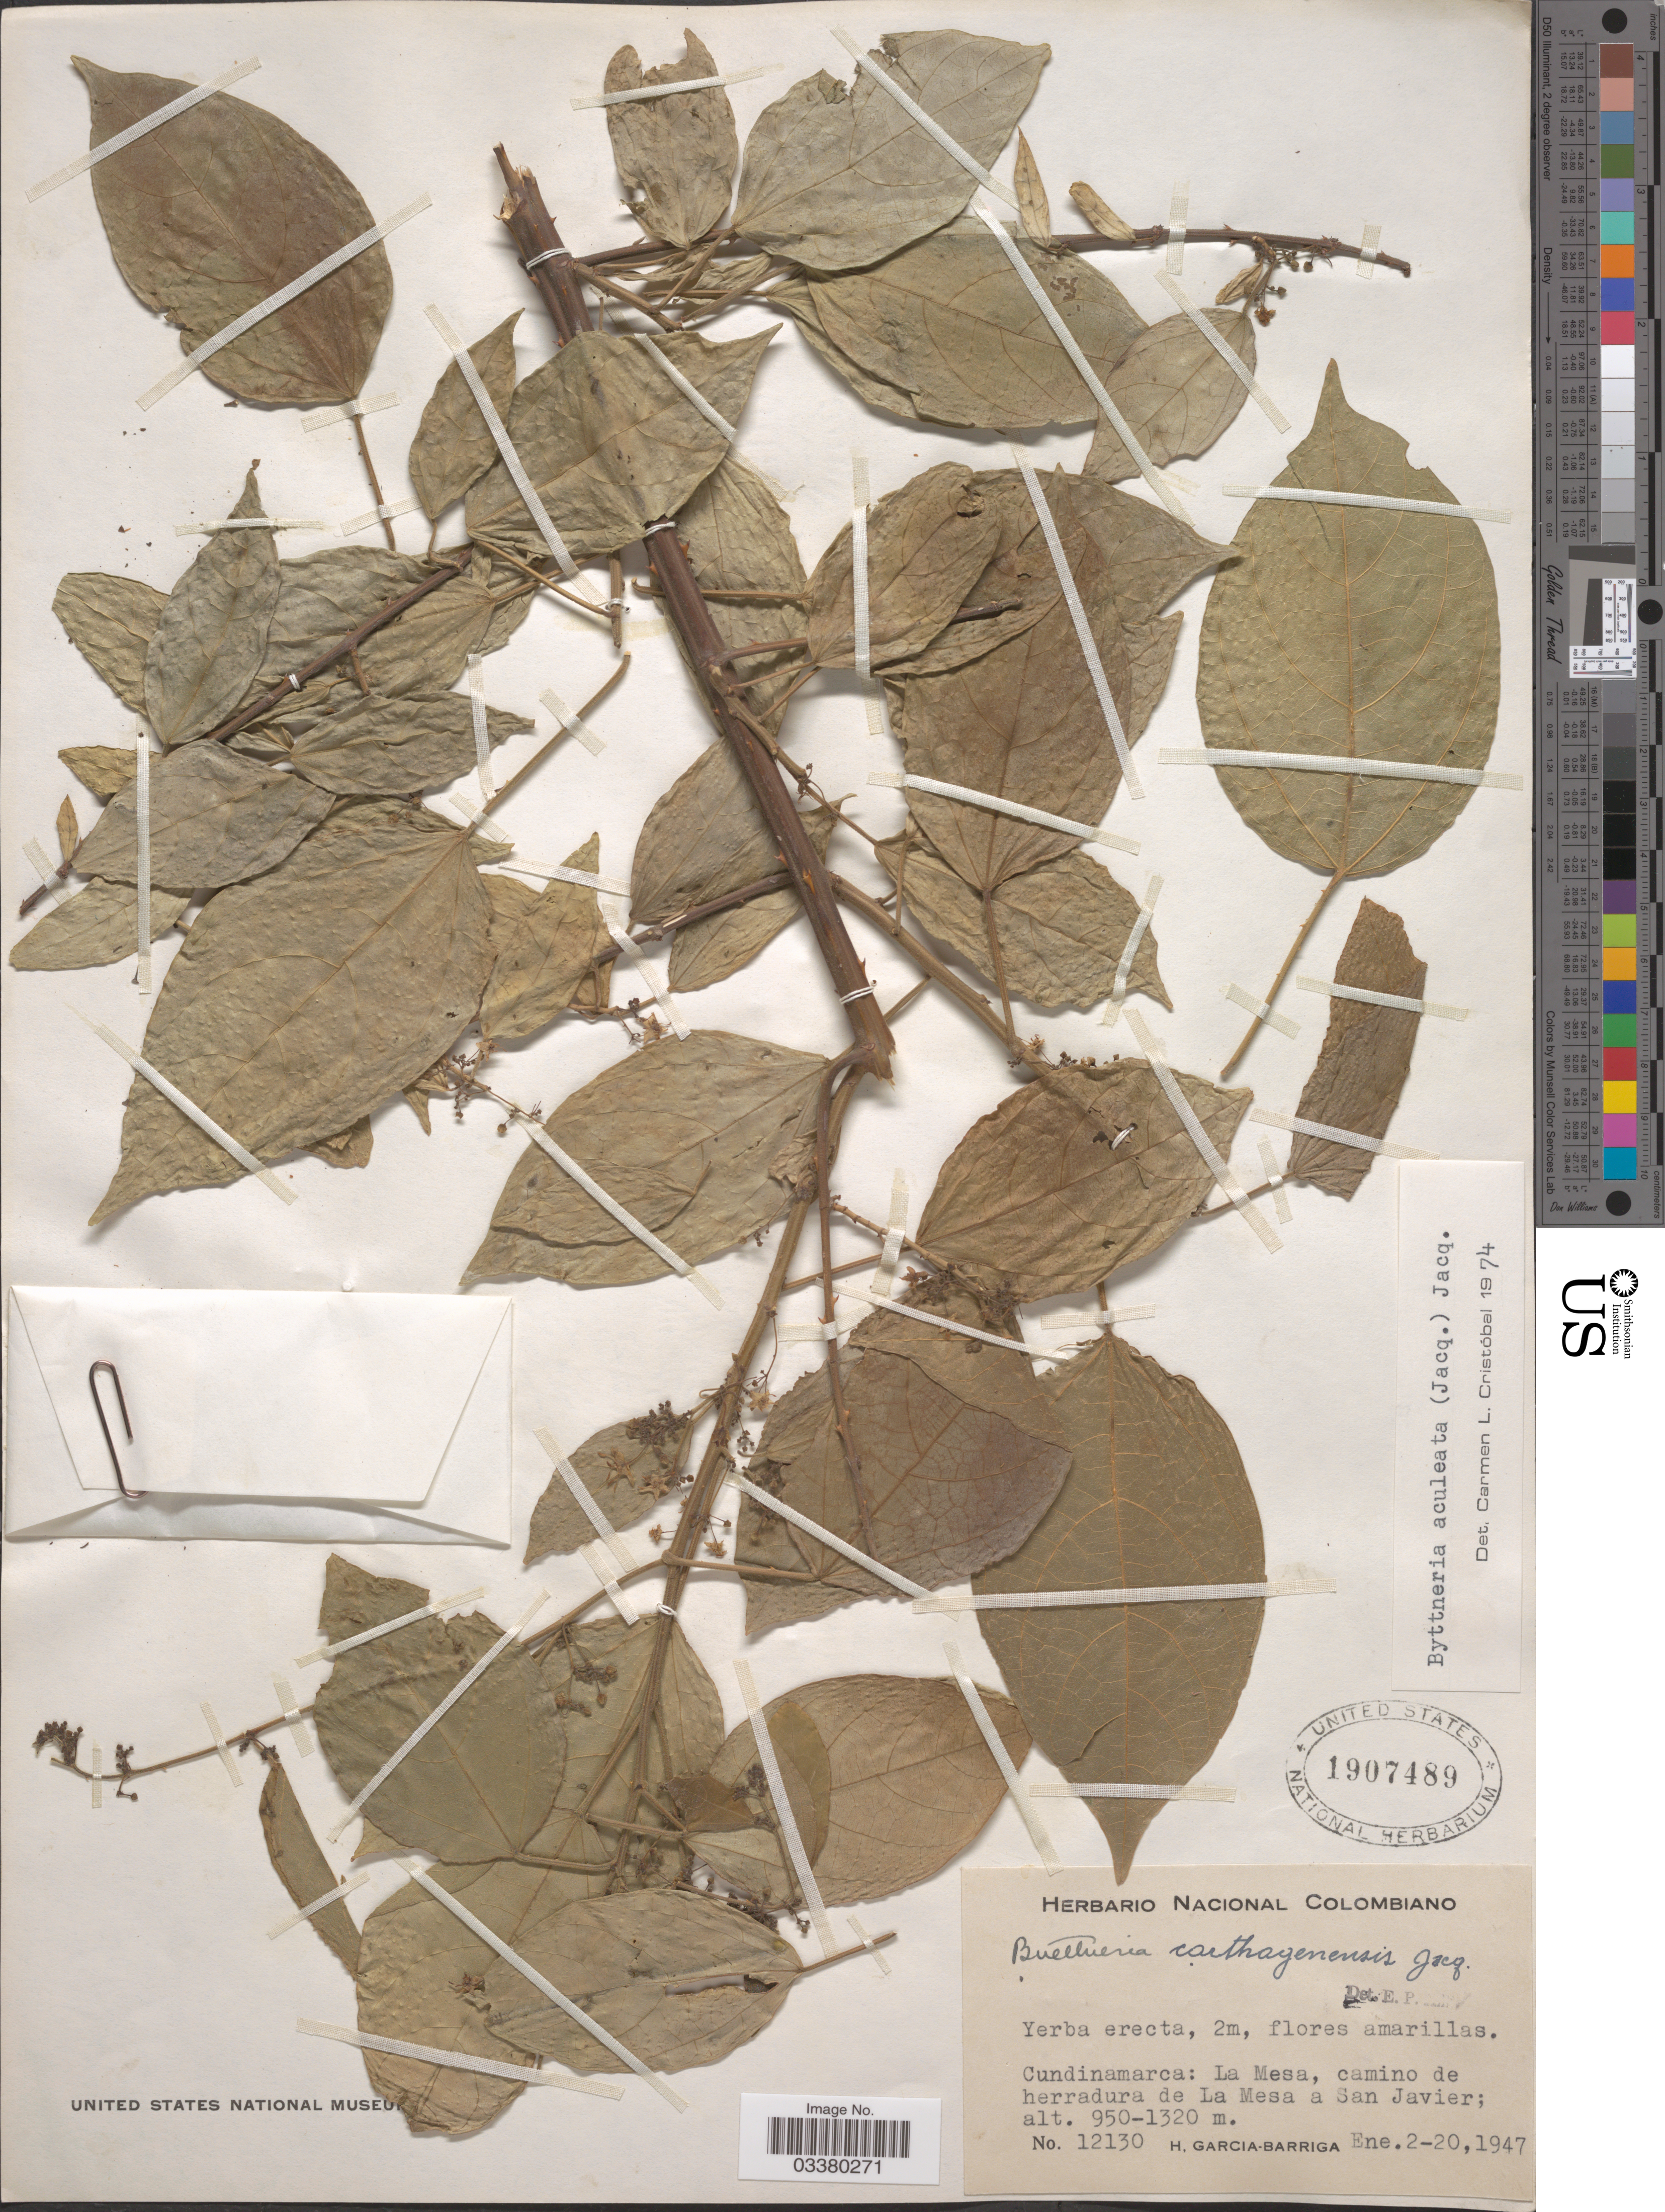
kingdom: Plantae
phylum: Tracheophyta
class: Magnoliopsida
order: Malvales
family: Malvaceae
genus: Byttneria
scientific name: Byttneria aculeata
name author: (Jacq.) Jacq.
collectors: H. García Barriga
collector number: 12130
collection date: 1947-01-02/1947-01-20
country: Colombia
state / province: Cundinamarca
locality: La Mesa, camino de herradura de La Mesa a San Javier.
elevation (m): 950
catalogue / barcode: US 1907489